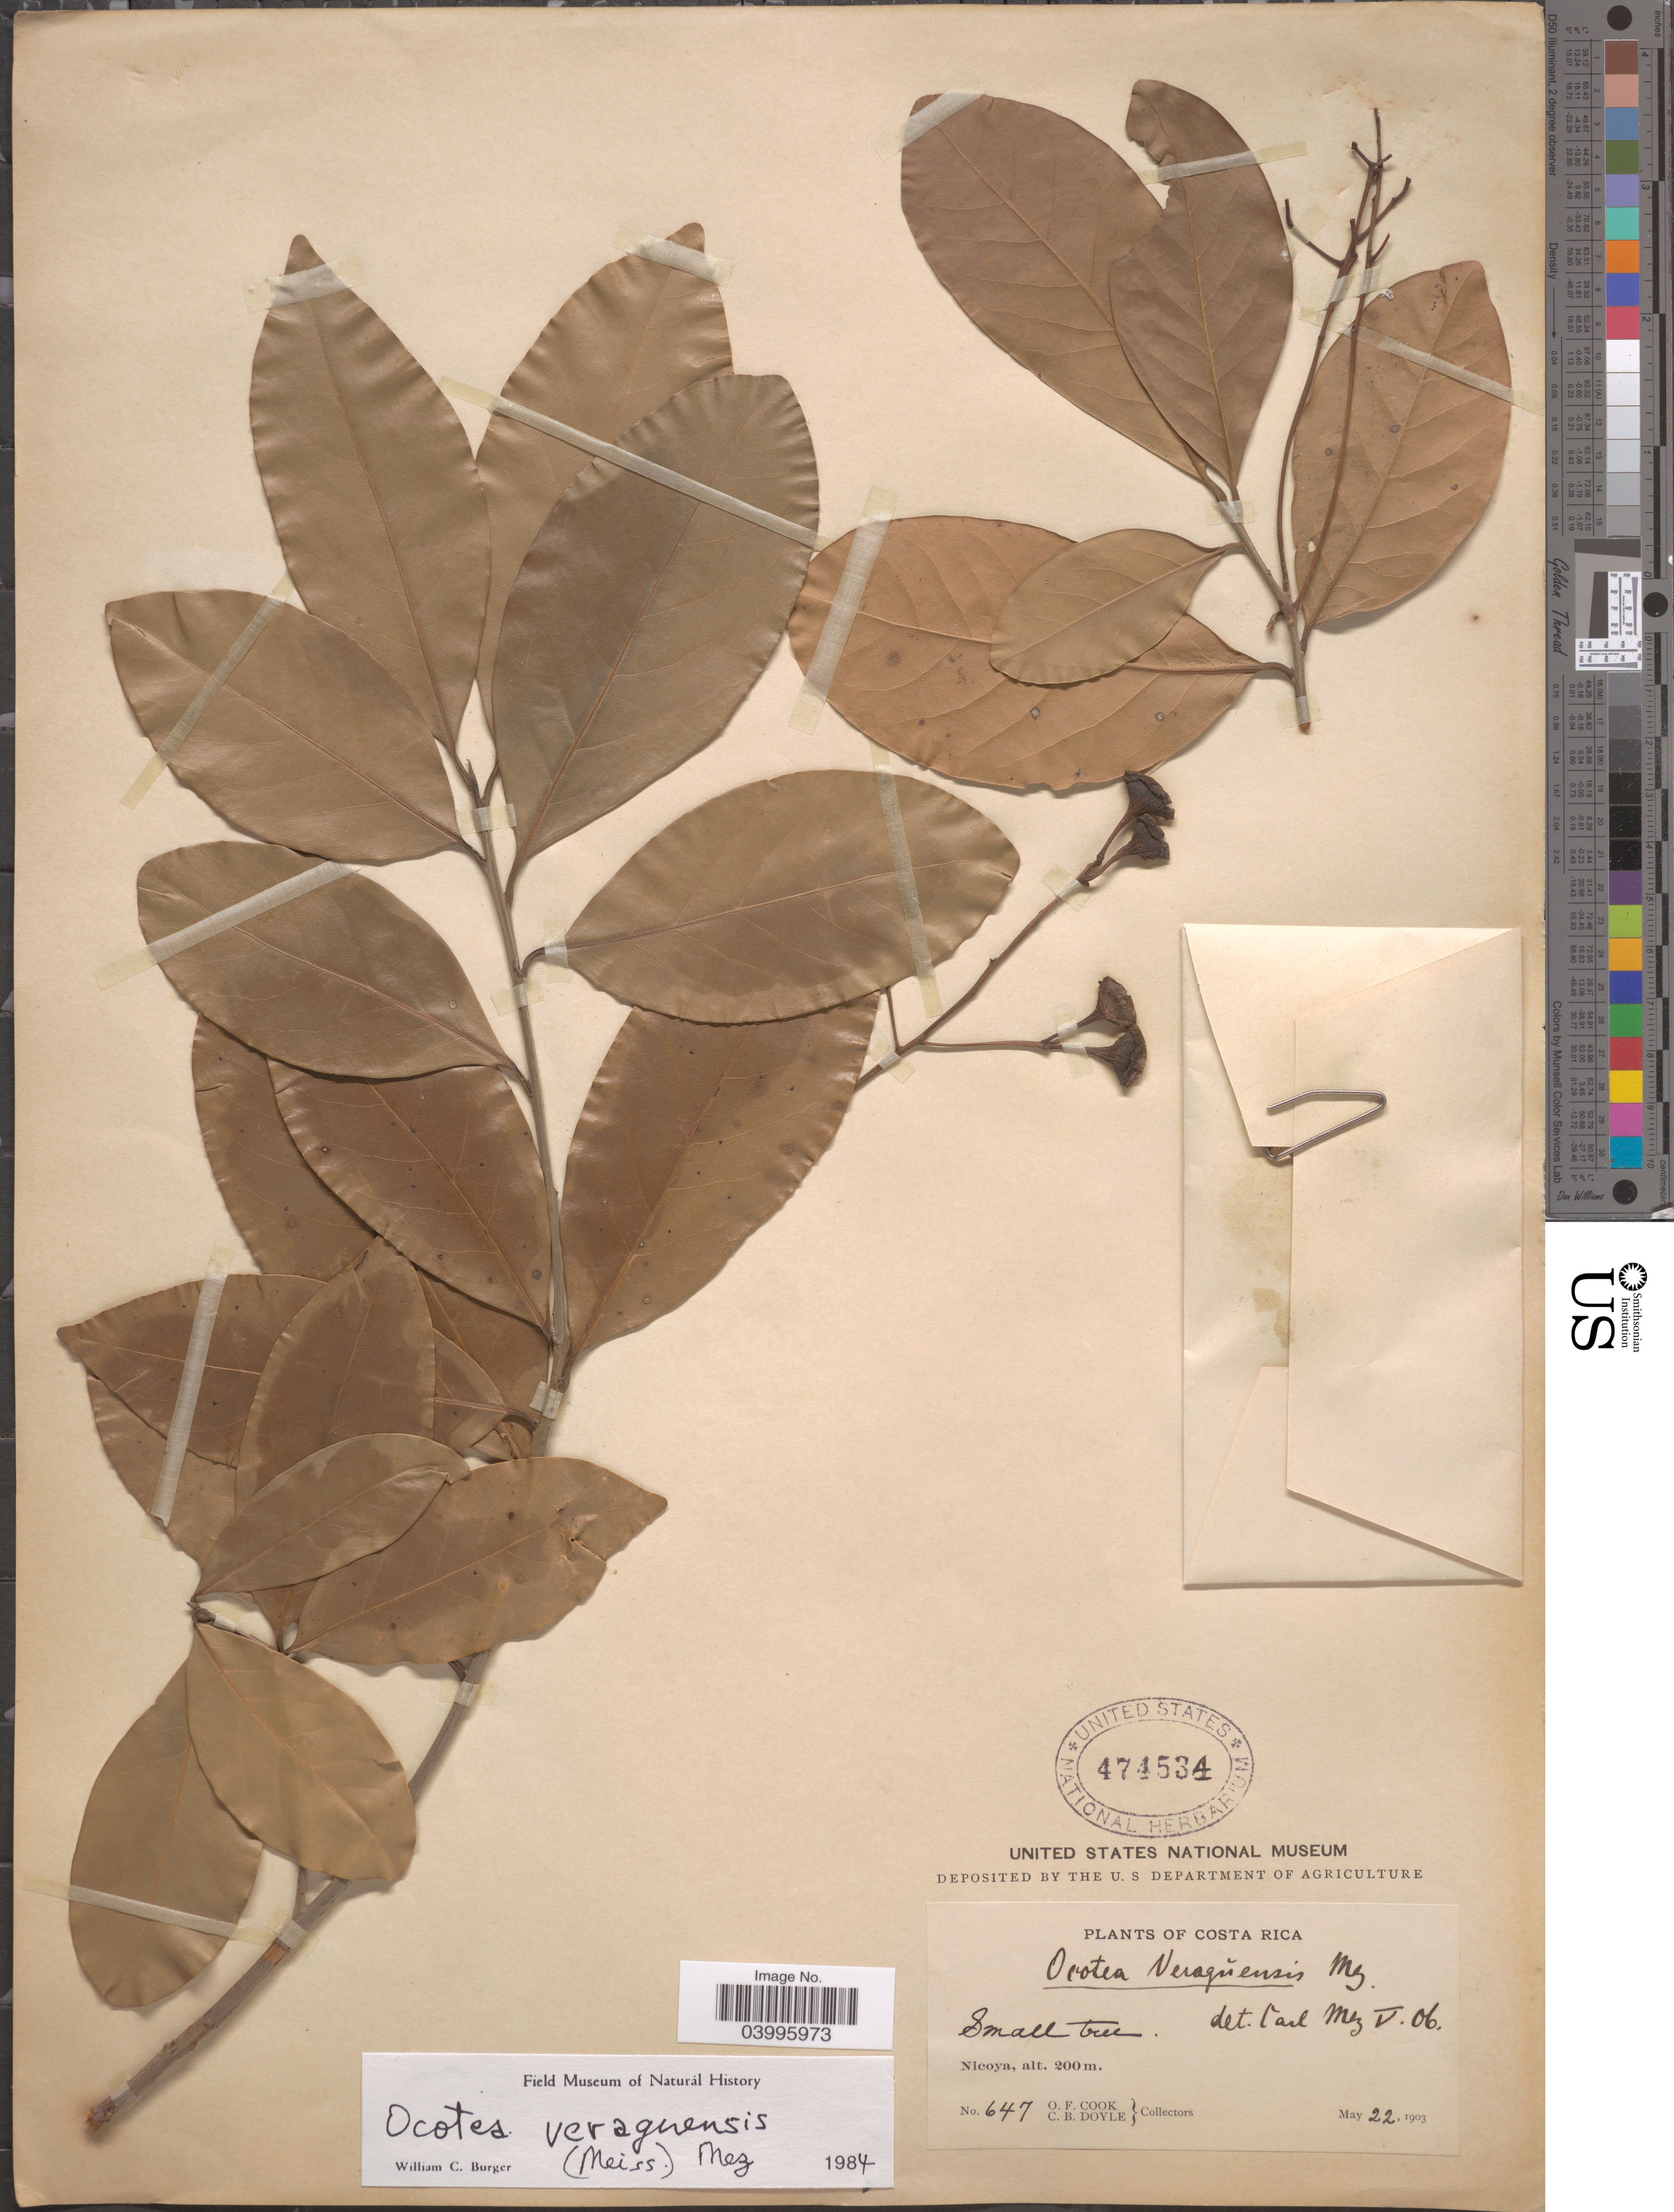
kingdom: Plantae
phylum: Tracheophyta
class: Magnoliopsida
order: Laurales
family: Lauraceae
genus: Ocotea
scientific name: Ocotea veraguensis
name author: (Meisn.) Mez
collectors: O. F. Cook & C. Doyle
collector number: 647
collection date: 1903-05-22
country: Costa Rica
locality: Nicoya.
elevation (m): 200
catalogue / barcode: US 474534